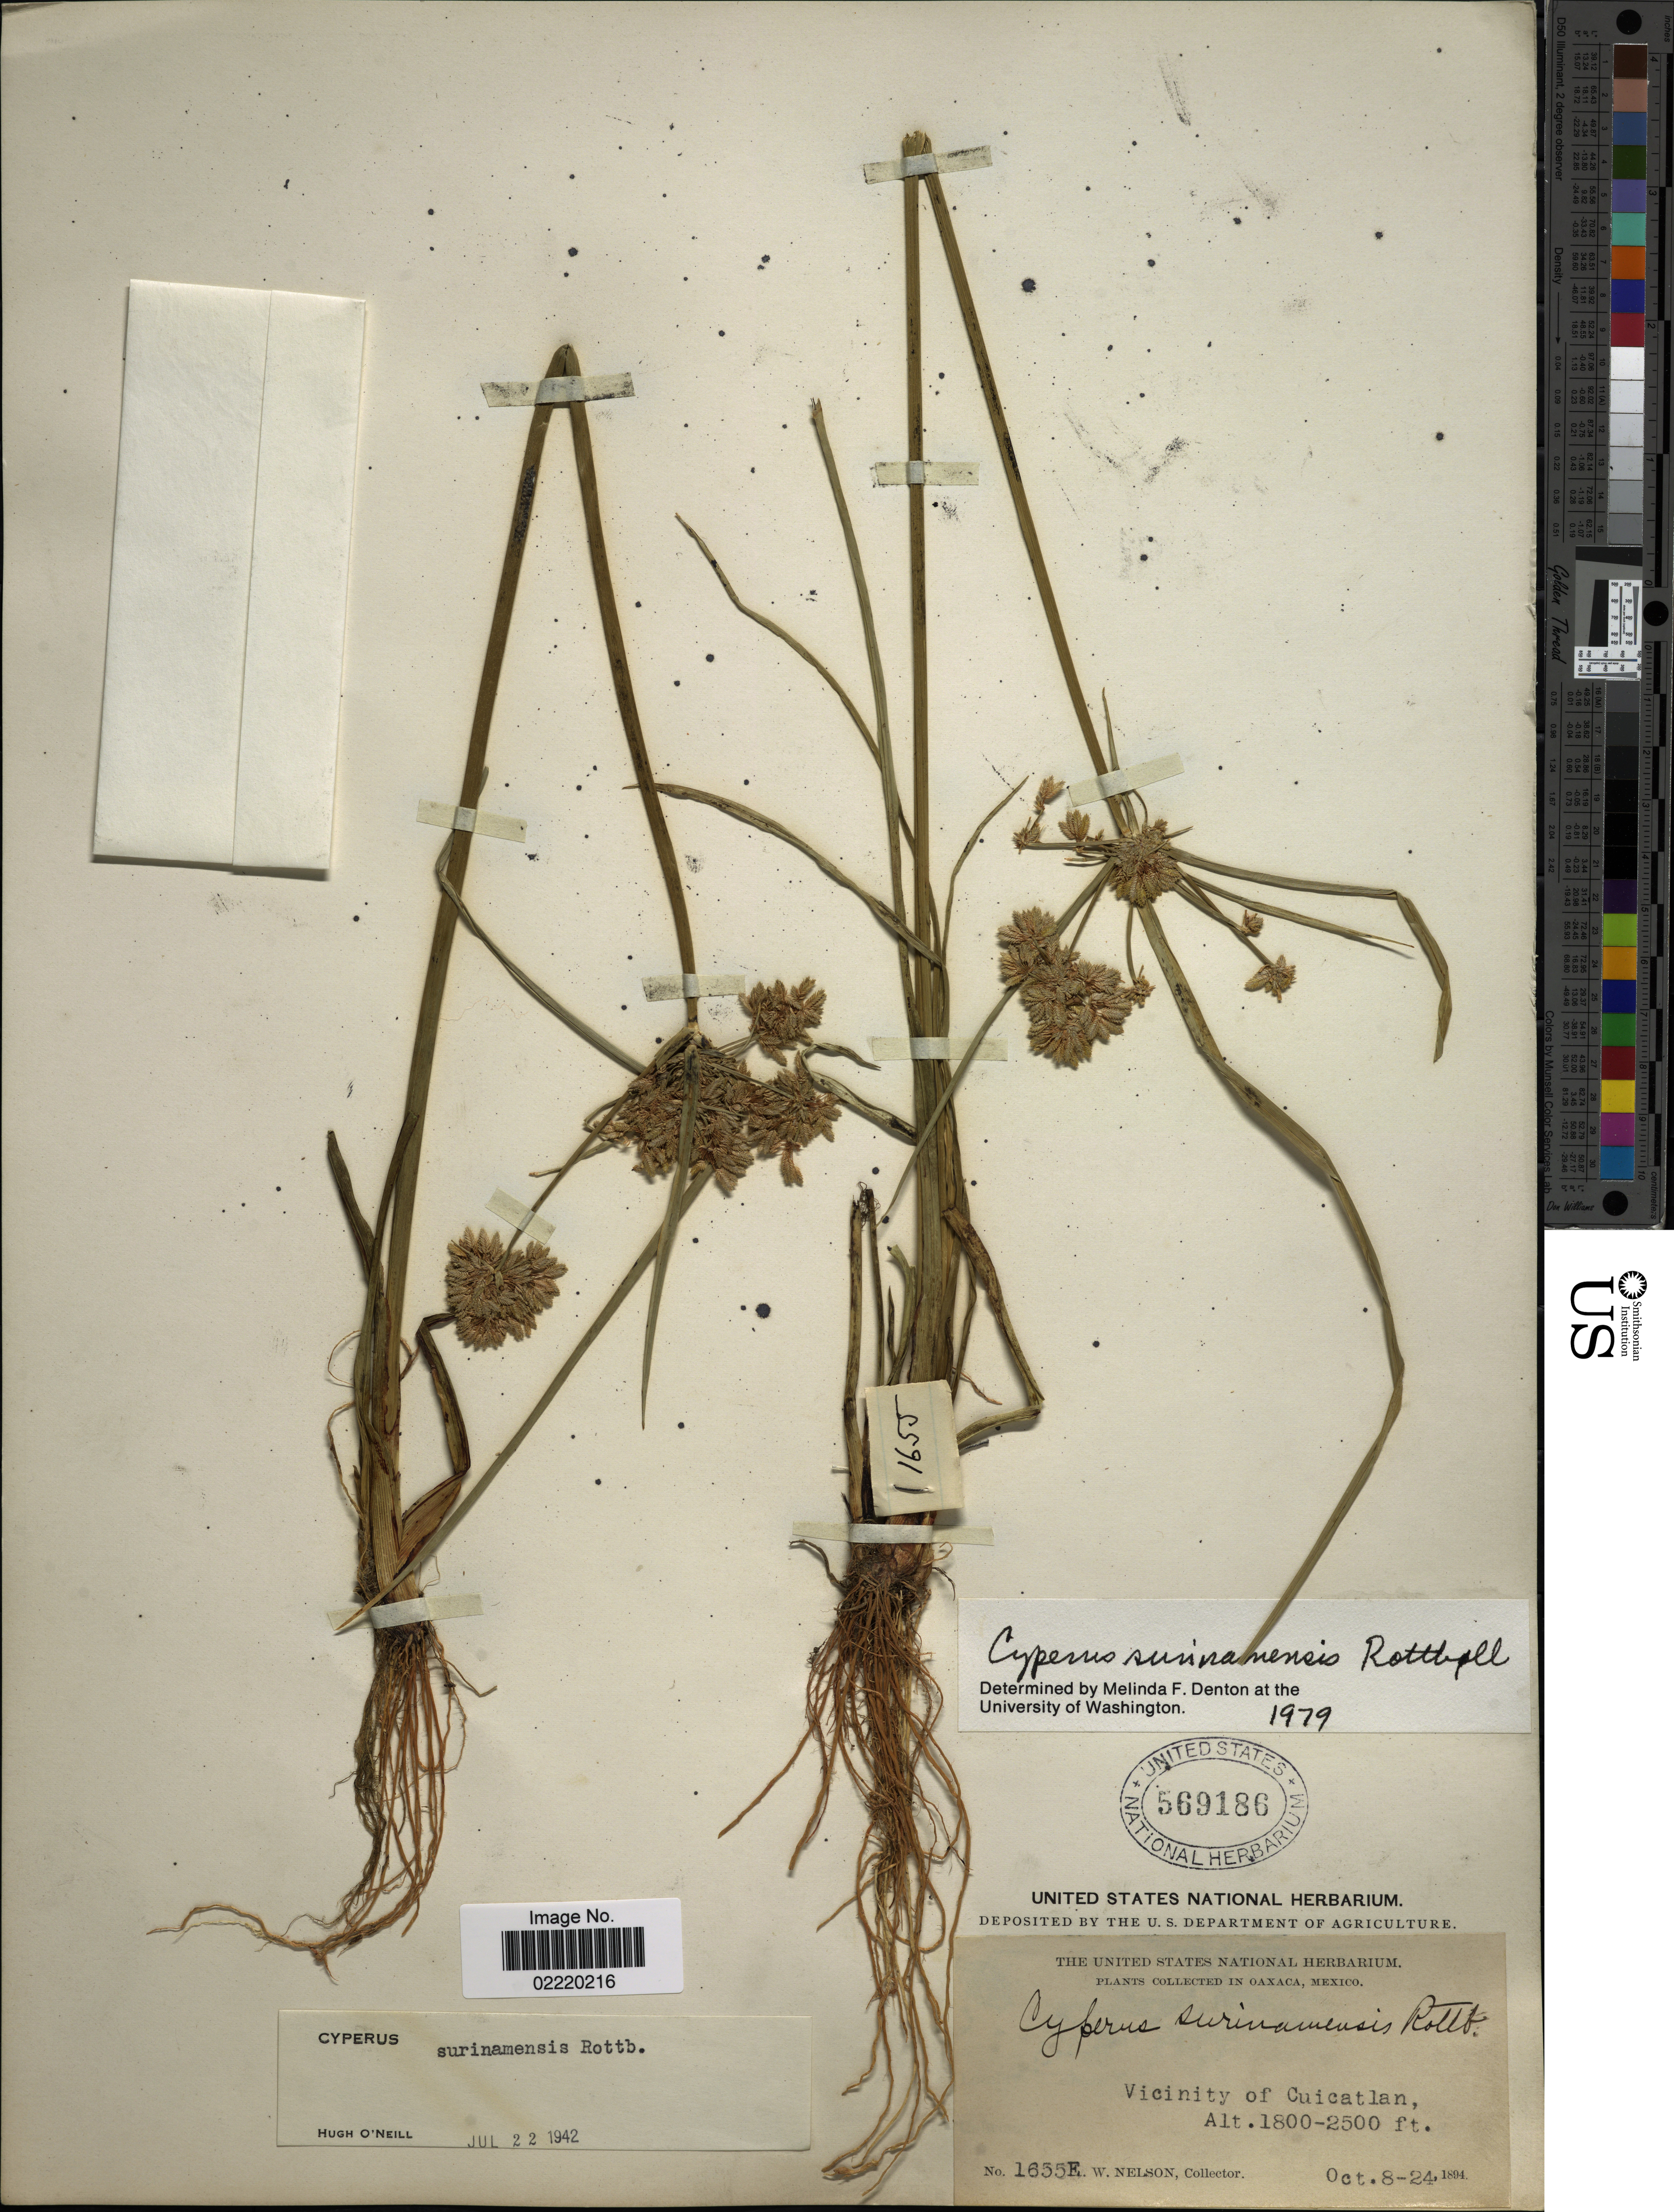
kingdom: Plantae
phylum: Tracheophyta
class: Liliopsida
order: Poales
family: Cyperaceae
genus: Cyperus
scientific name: Cyperus surinamensis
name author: Rottb.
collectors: E. W. Nelson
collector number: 1655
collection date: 1894-10-08/1894-10-24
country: Mexico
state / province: Oaxaca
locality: Vicinity of Cuicatlan.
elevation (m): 549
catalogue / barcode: US 569186